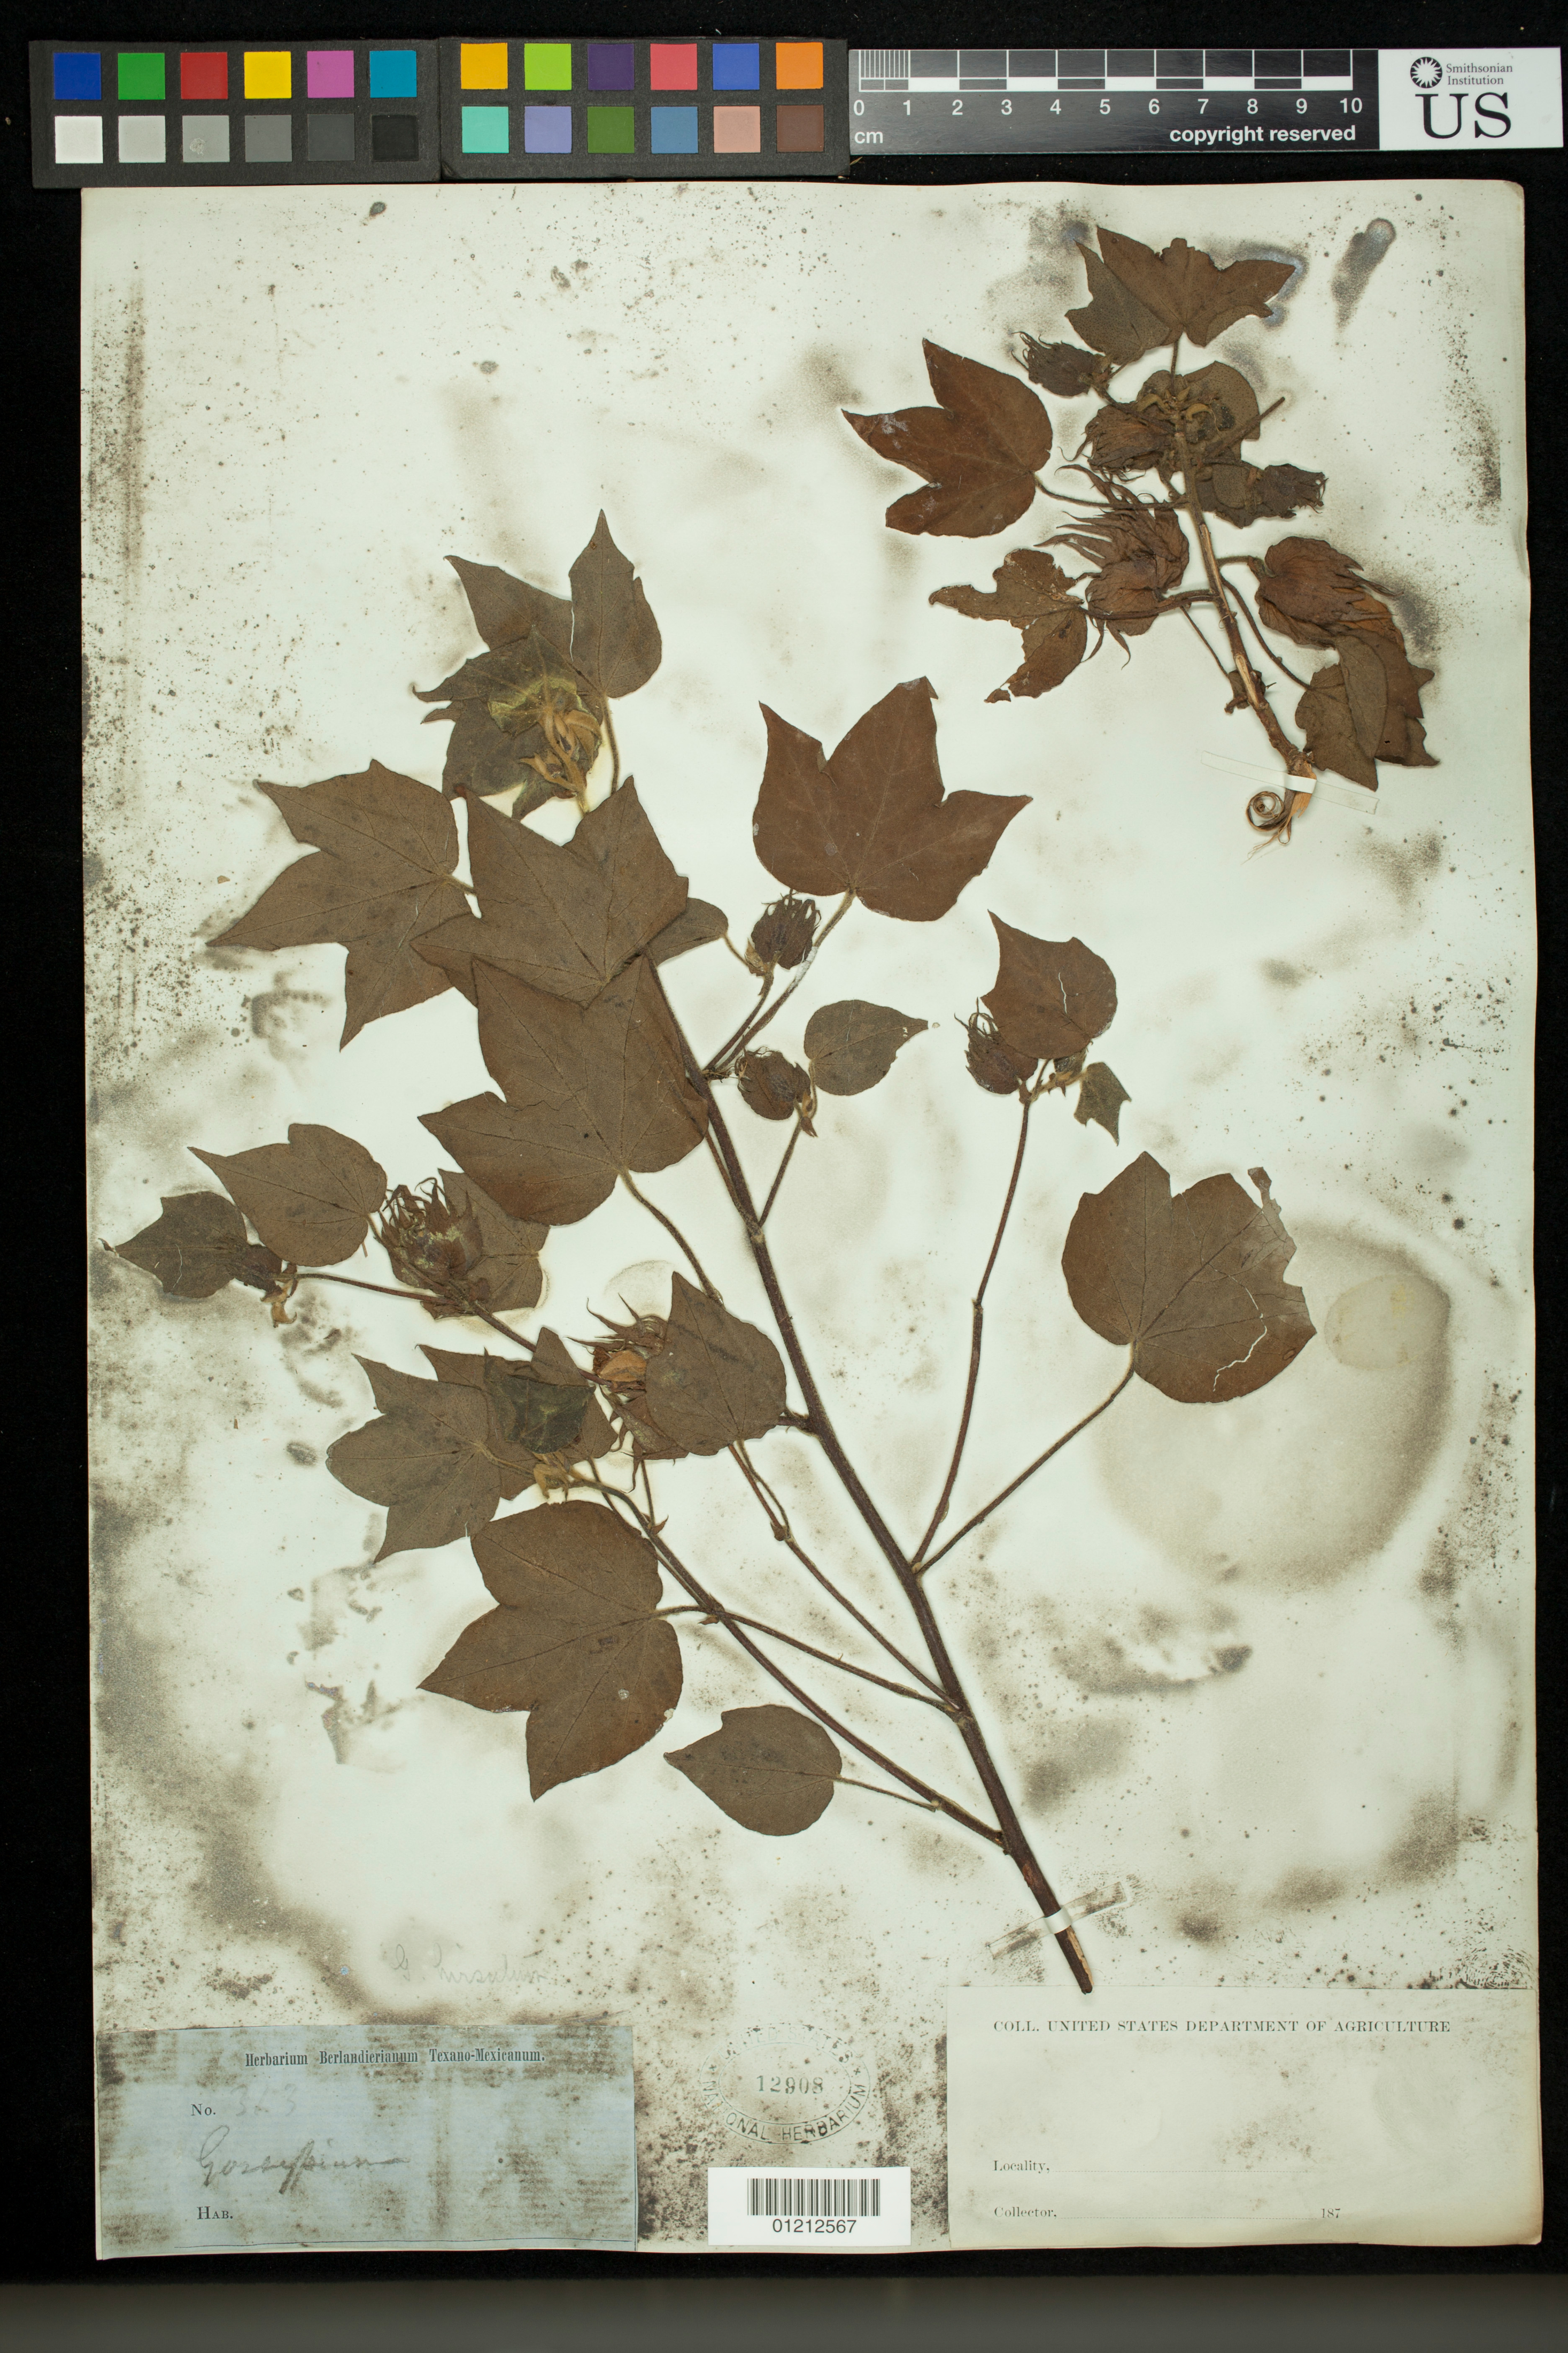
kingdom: Plantae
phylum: Tracheophyta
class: Magnoliopsida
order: Malvales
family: Malvaceae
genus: Gossypium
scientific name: Gossypium hirsutum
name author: L.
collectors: ex Herb. Berlandierianum Texano-Mexicanum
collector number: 363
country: Mexico / United States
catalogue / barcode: US 12908